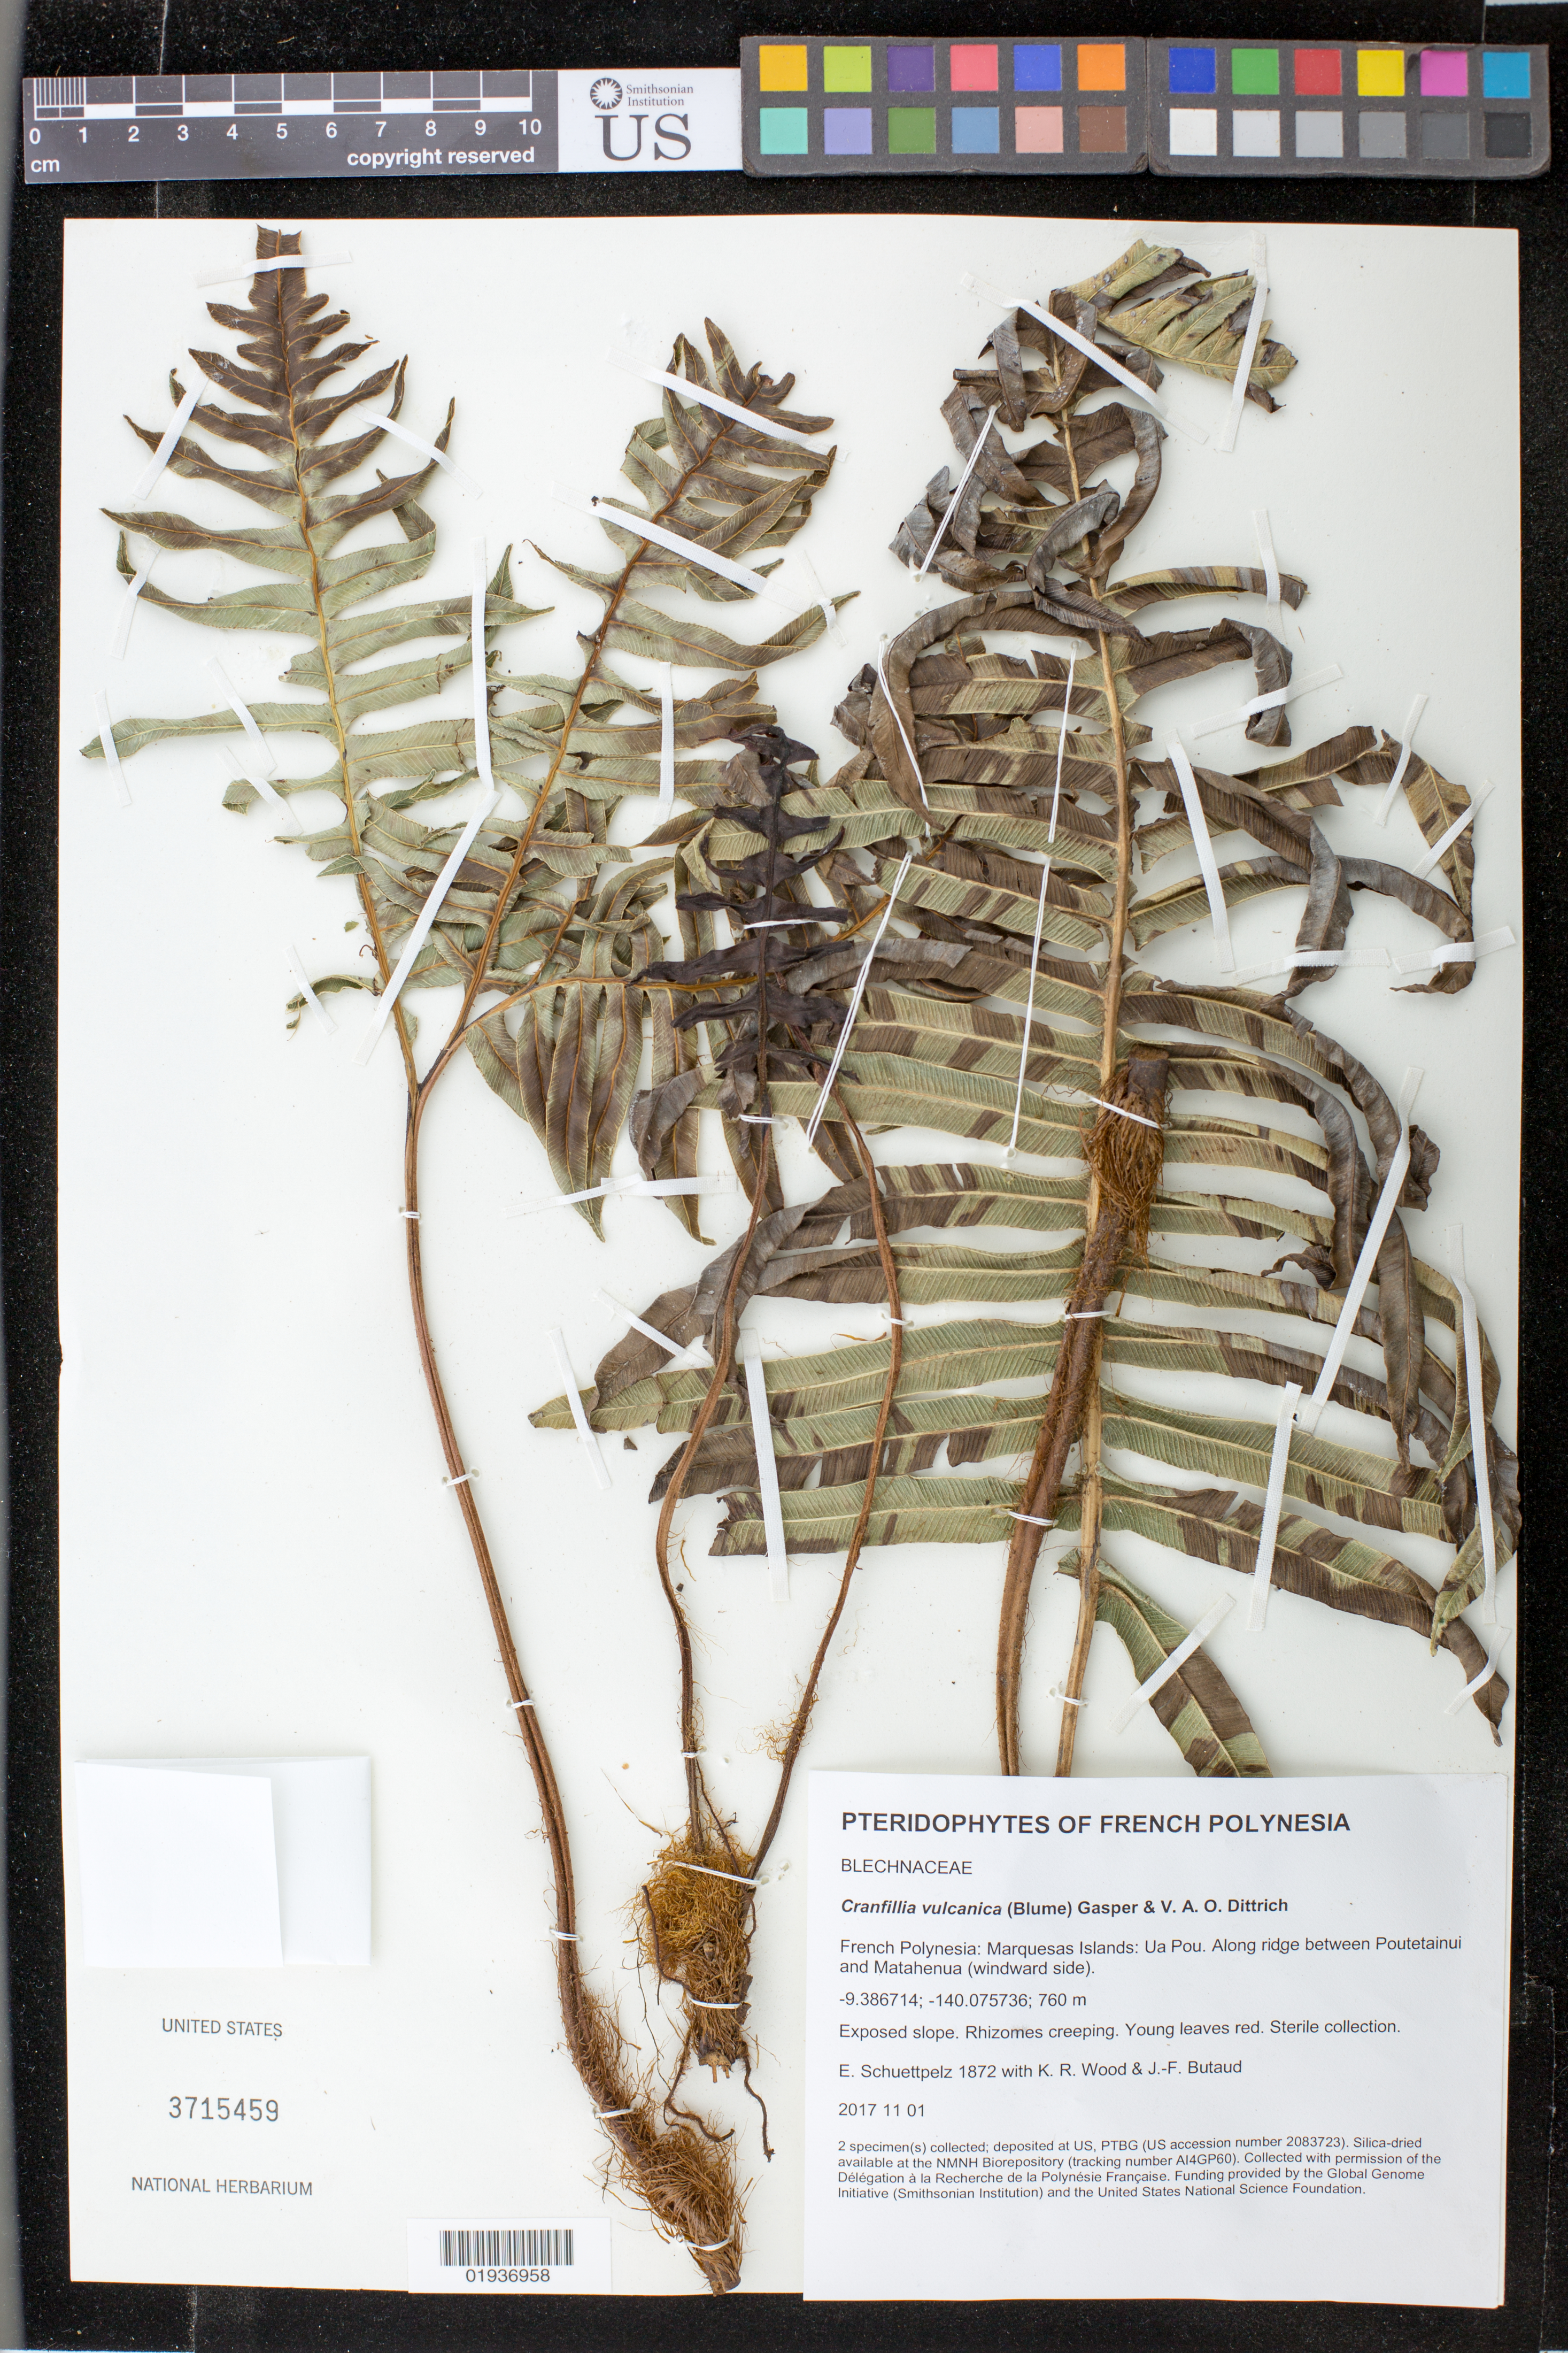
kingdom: Plantae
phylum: Tracheophyta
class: Polypodiopsida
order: Polypodiales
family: Blechnaceae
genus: Blechnum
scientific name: Blechnum vulcanicum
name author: (Blume) Kuhn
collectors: E. Schuettpelz, K. R. Wood & J. -F. Butaud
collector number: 1872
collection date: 2017-11-01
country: French Polynesia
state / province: Marquesas Islands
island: Ua Pou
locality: Along ridge between Poutetainui and Matahenua (windward side).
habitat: Exposed slope.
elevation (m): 760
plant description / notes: Collected with permission of the Délégation à la Recherche de la Polynésie Française. Funding provided by the Global Genome Initiative (Smithsonian Institution) and the United States National Science Foundation. Silica dried tissue stored at AI4GP60 in the NMNH Biorepository, Smithsonian Institution.; Sterile collection.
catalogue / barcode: US 3715459